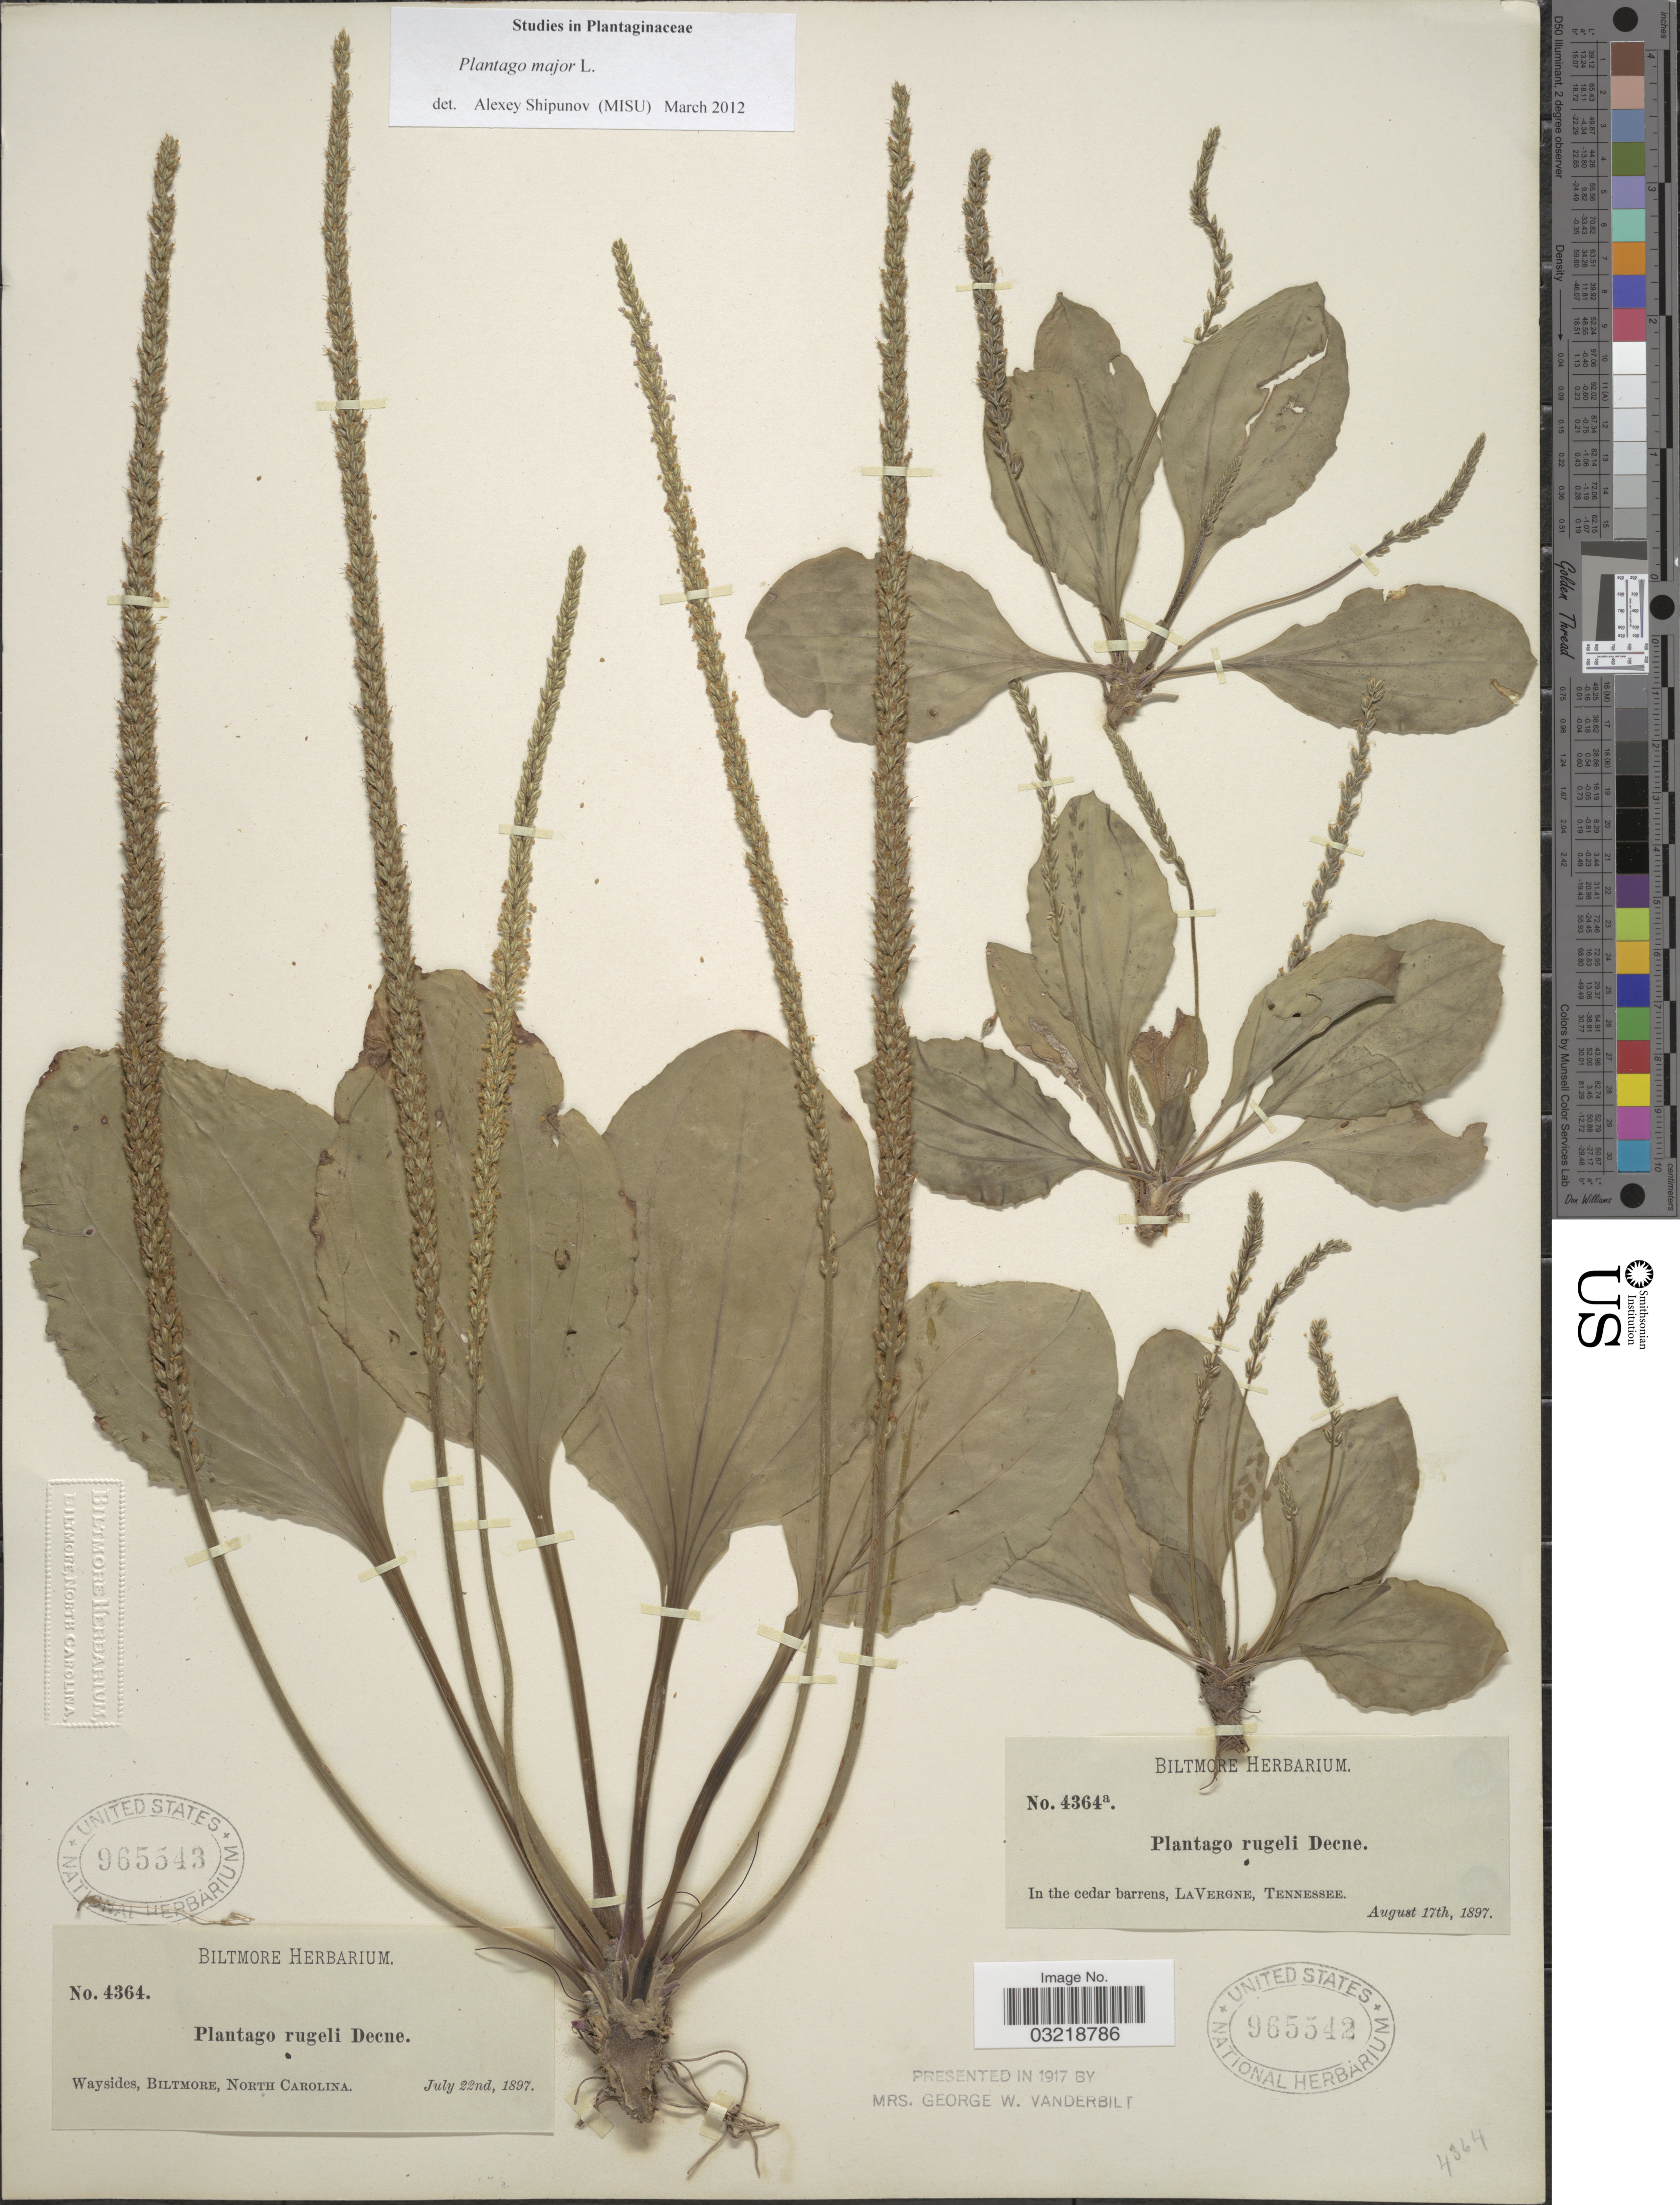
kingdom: Plantae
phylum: Tracheophyta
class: Magnoliopsida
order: Lamiales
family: Plantaginaceae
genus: Plantago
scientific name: Plantago major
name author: L.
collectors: ex herb. Biltmore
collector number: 4364a.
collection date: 1897-08-17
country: United States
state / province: Tennessee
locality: In the cedar barrens, La Vergne.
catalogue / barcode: US 965542